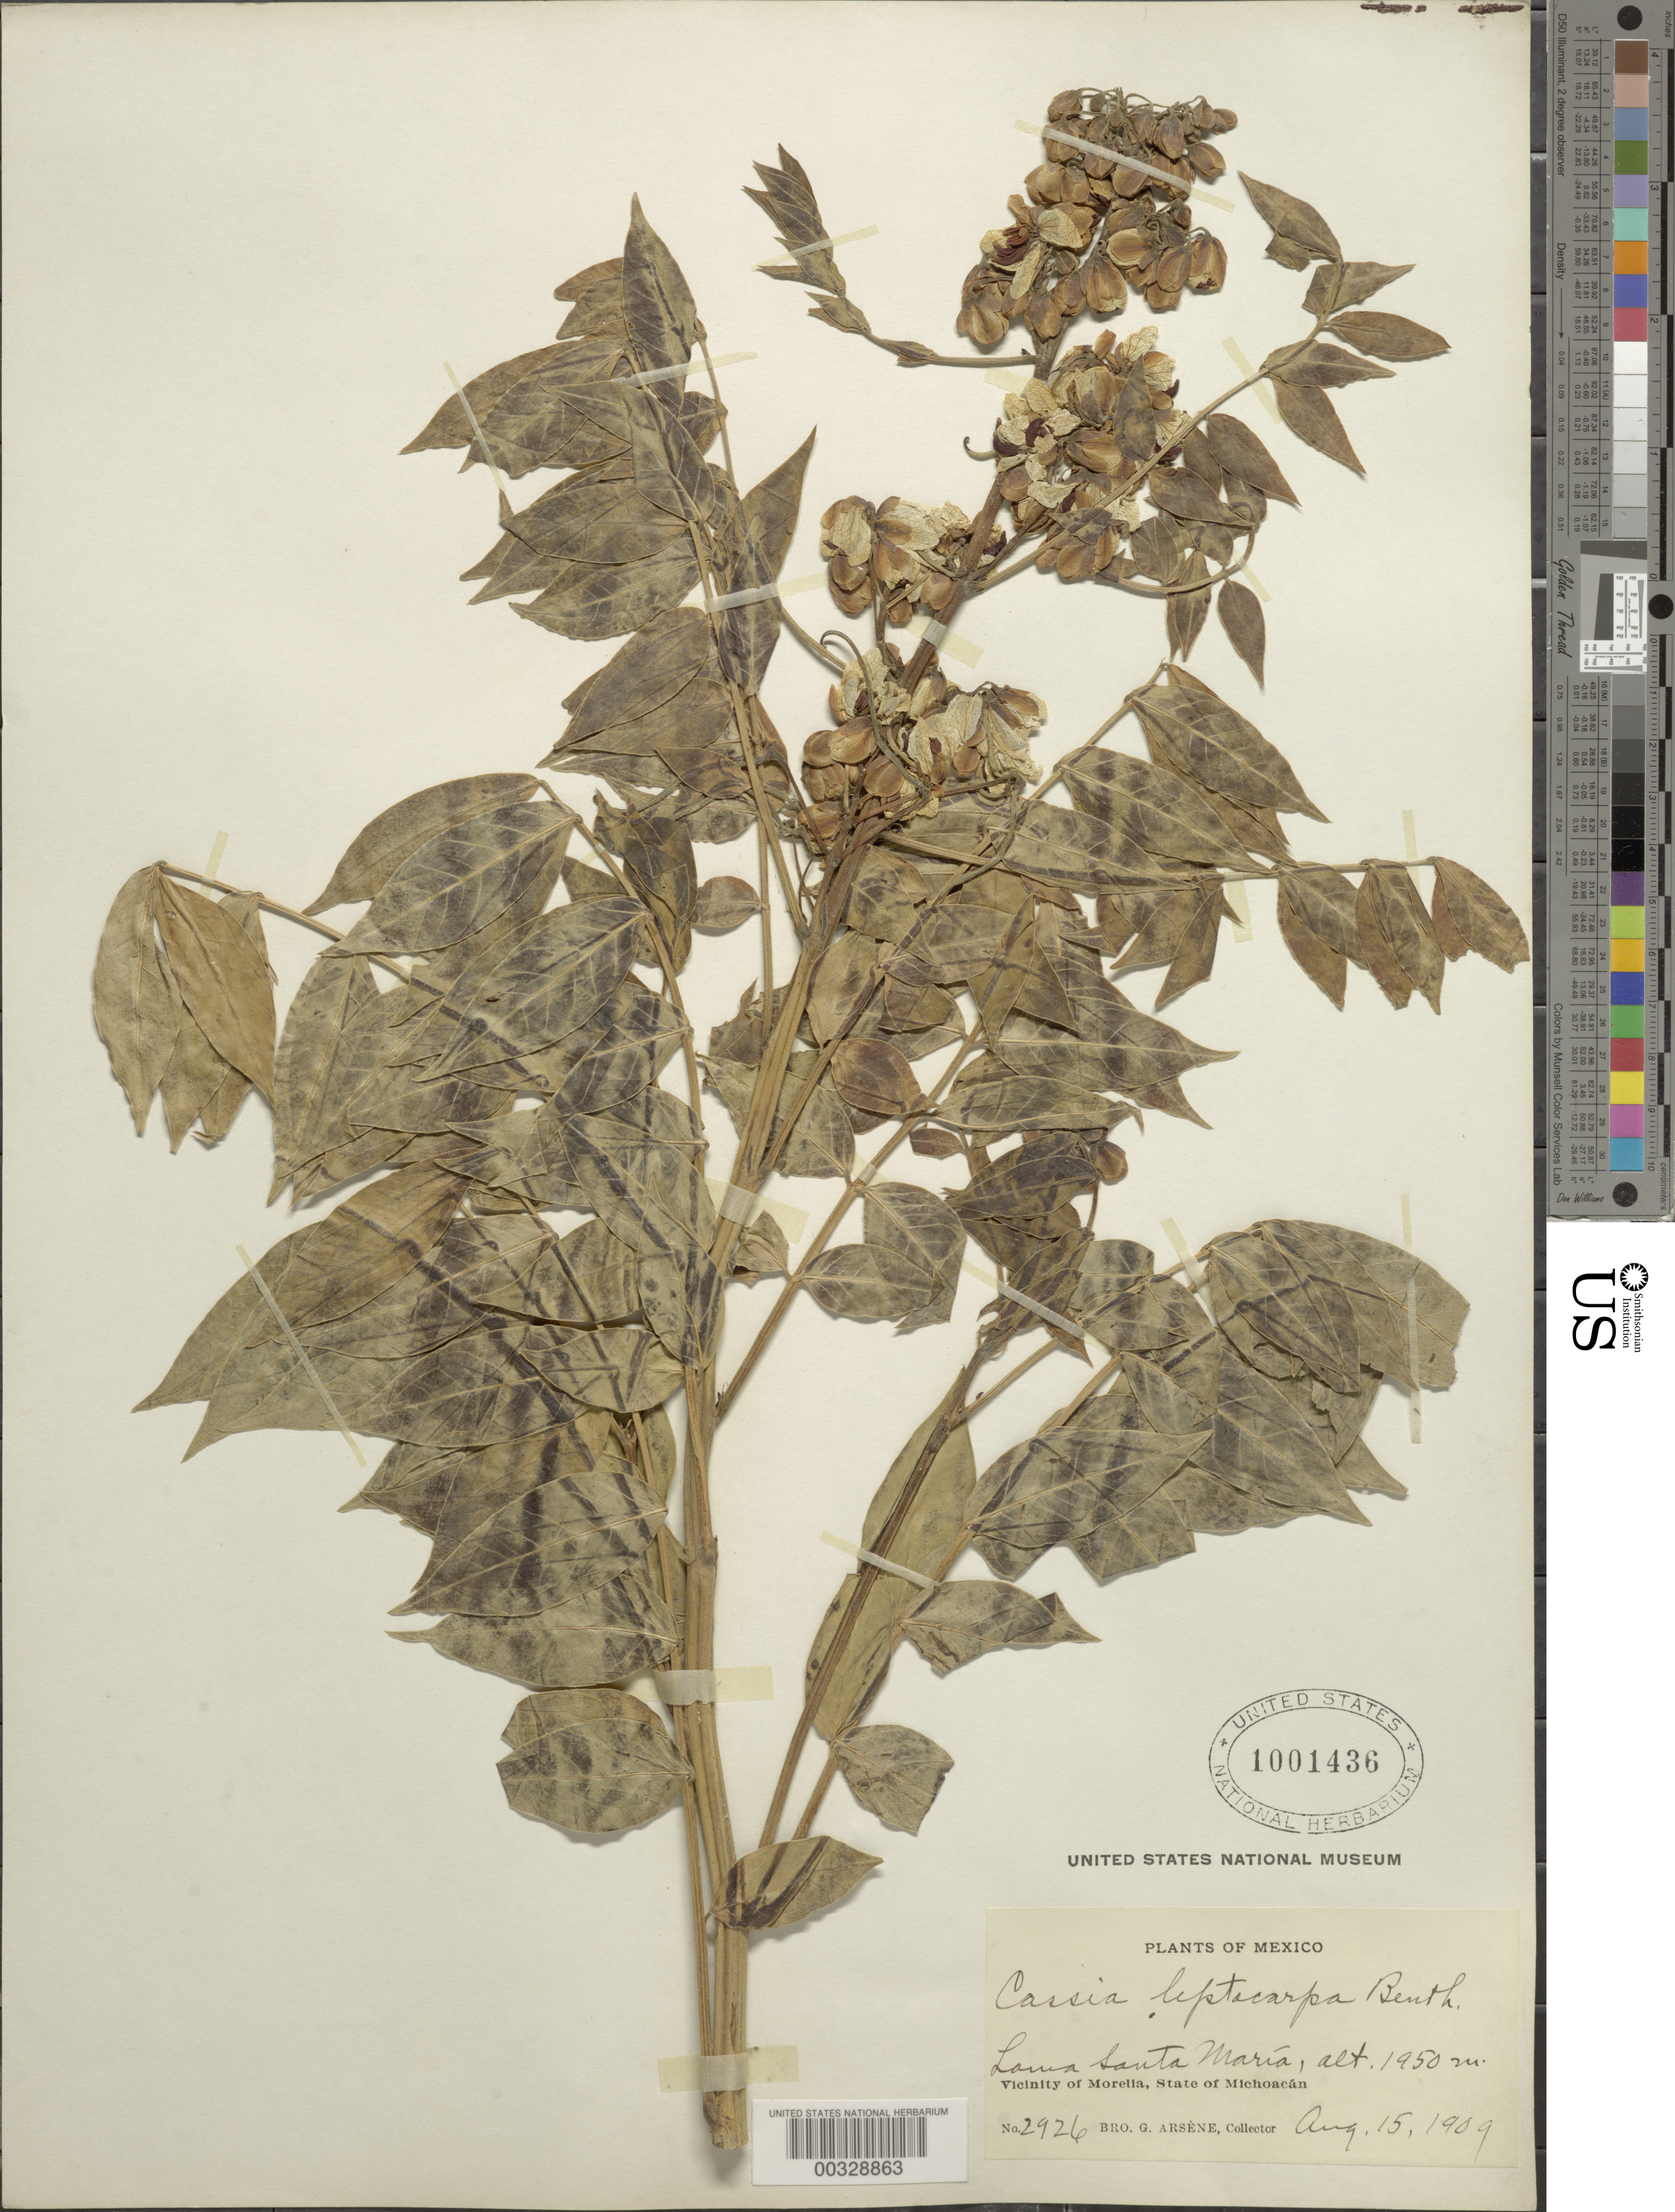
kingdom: Plantae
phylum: Tracheophyta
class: Magnoliopsida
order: Fabales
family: Fabaceae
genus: Senna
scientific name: Senna hirsuta var. leptocarpa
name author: (Benth.) H.S. Irwin & Barneby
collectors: Bro. G. Arsène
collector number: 2926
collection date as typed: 15 Aug 1909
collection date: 1909-08-15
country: Mexico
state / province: Michoacán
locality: Loma Santa Maria, vicinity of Morelia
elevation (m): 1950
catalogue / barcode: US 1001436